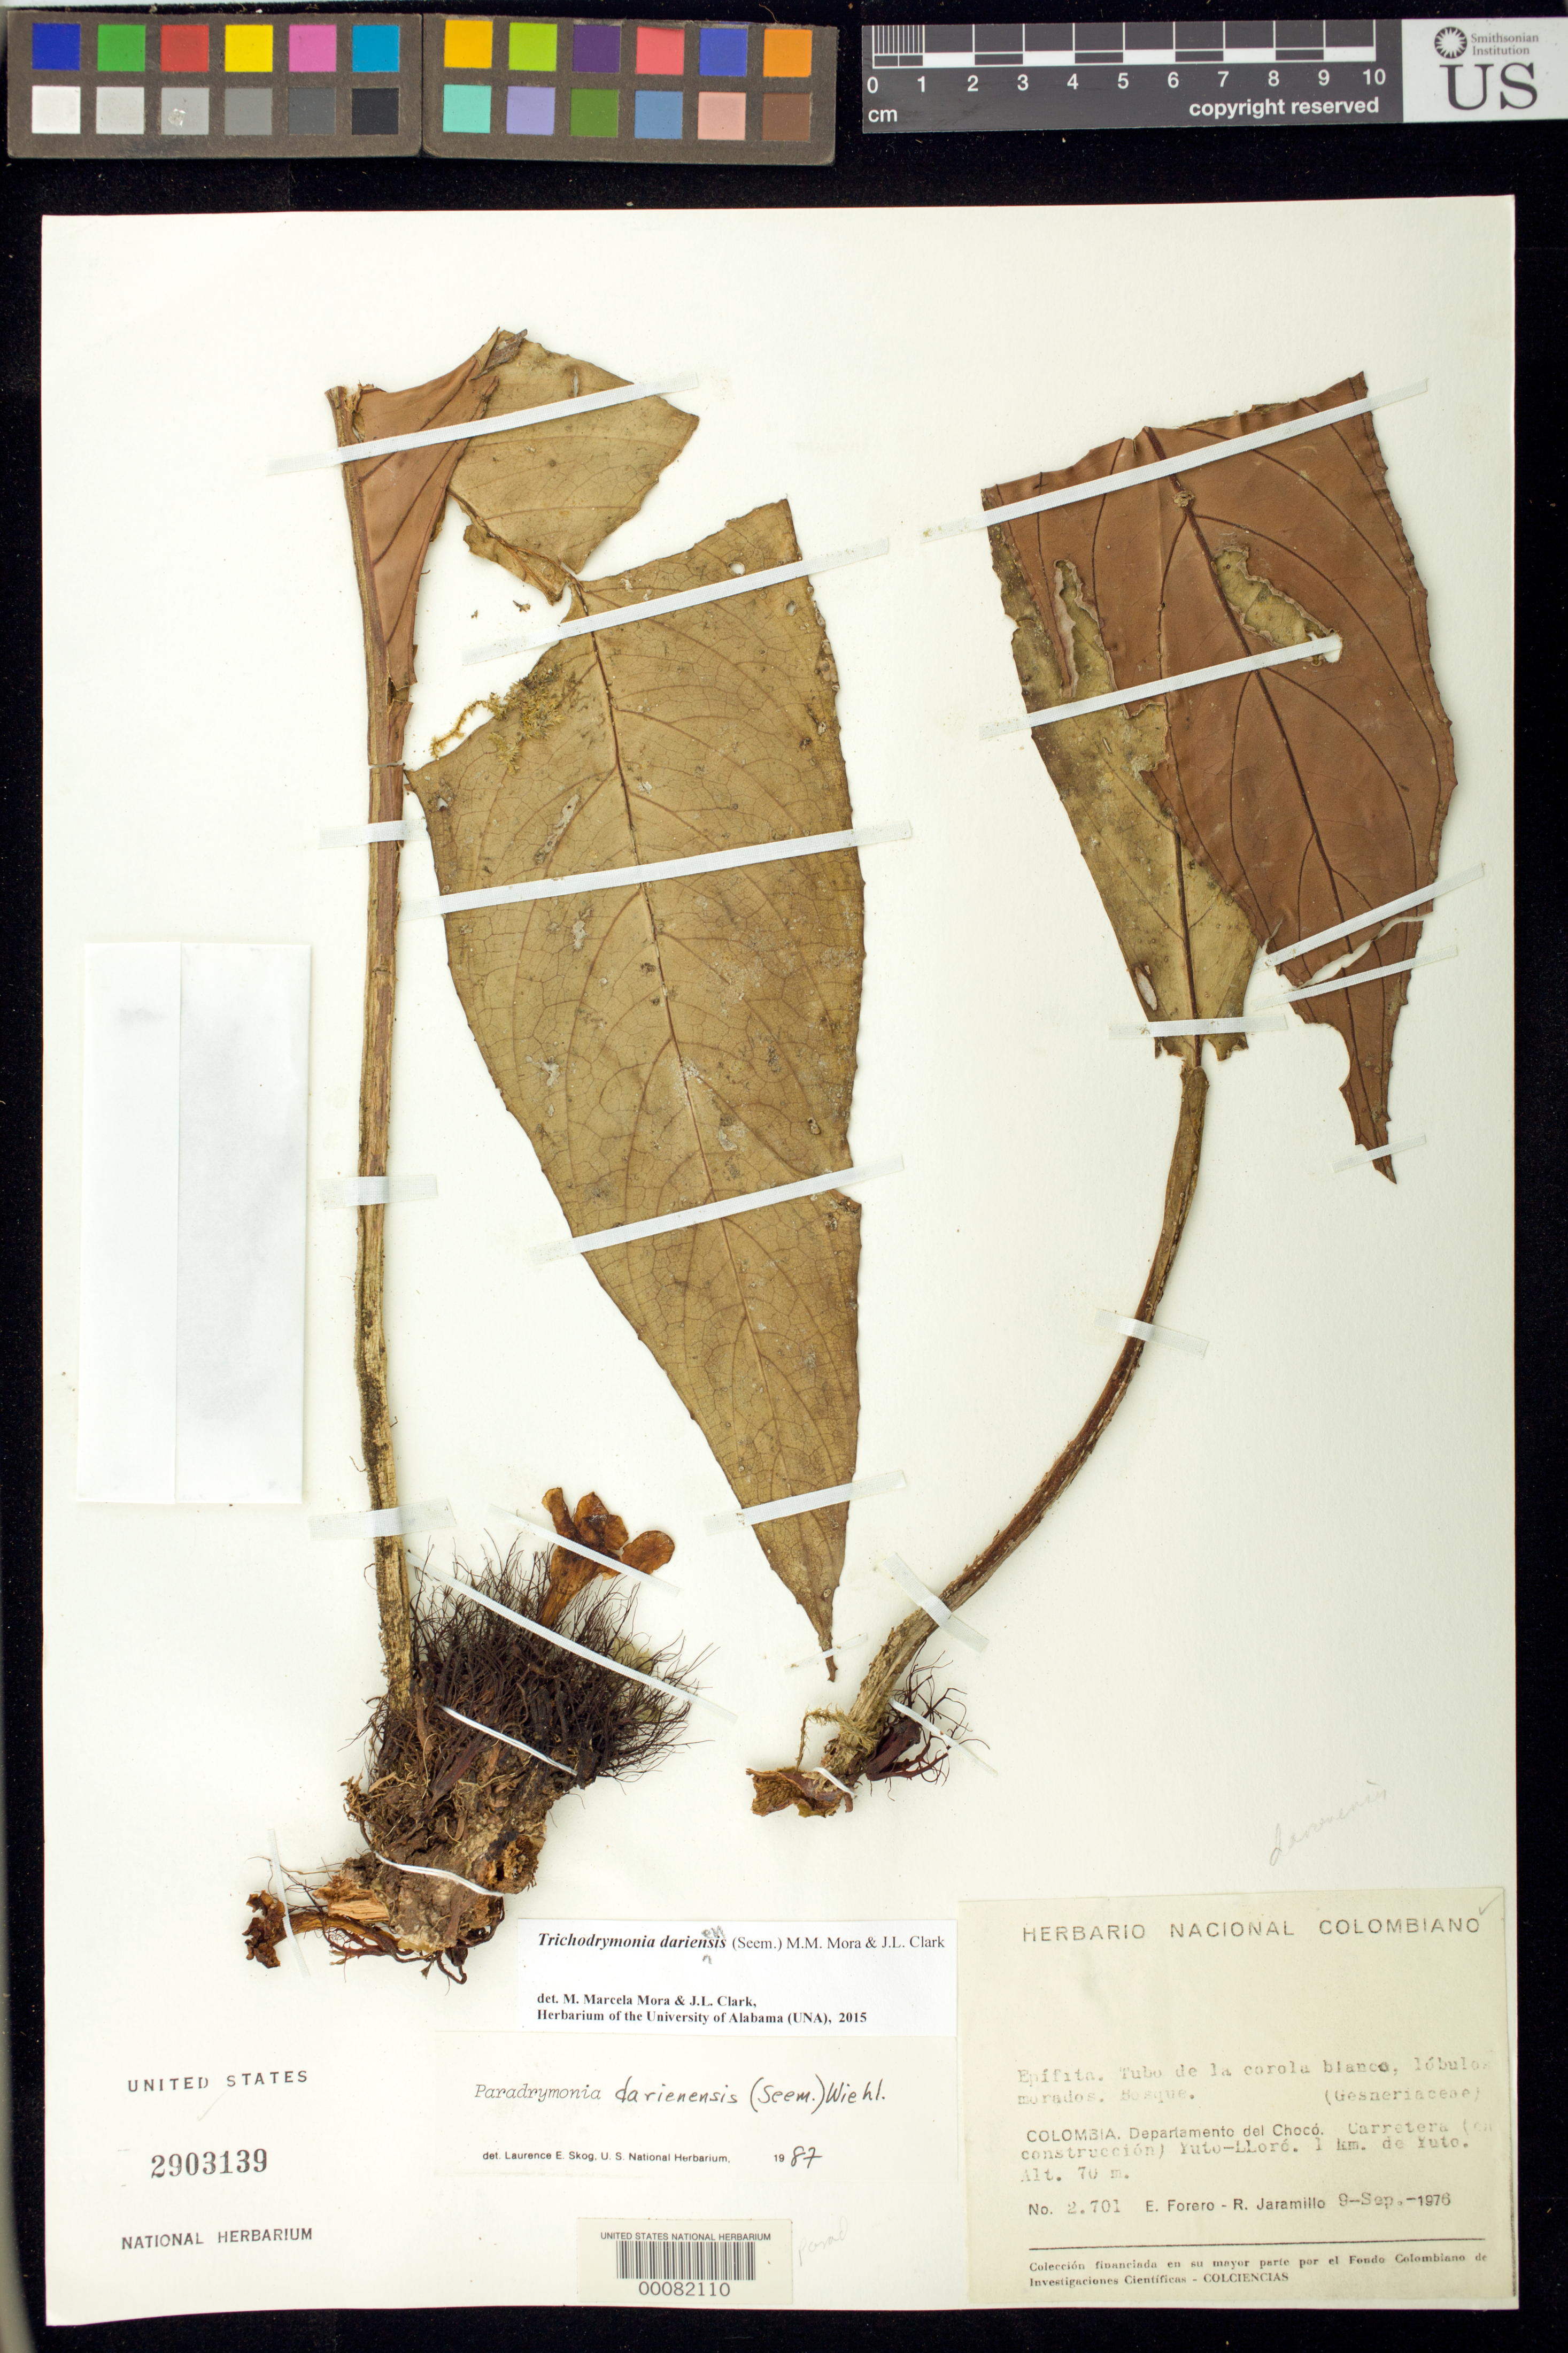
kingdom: Plantae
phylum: Tracheophyta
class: Magnoliopsida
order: Lamiales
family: Gesneriaceae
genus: Trichodrymonia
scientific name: Trichodrymonia dariensis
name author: (Seem.) M.M. Mora & J.L. Clark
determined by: Mora, M. M.; Clark, J. L.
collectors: E. Forero & R. Jaramillo M.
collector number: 2701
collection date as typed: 09 Sep 1976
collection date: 1976-09-09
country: Colombia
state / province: Chocó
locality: Yuto-Lloro highway (under construction), 1 km from Yuto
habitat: Forest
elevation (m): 70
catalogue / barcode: US 2903139